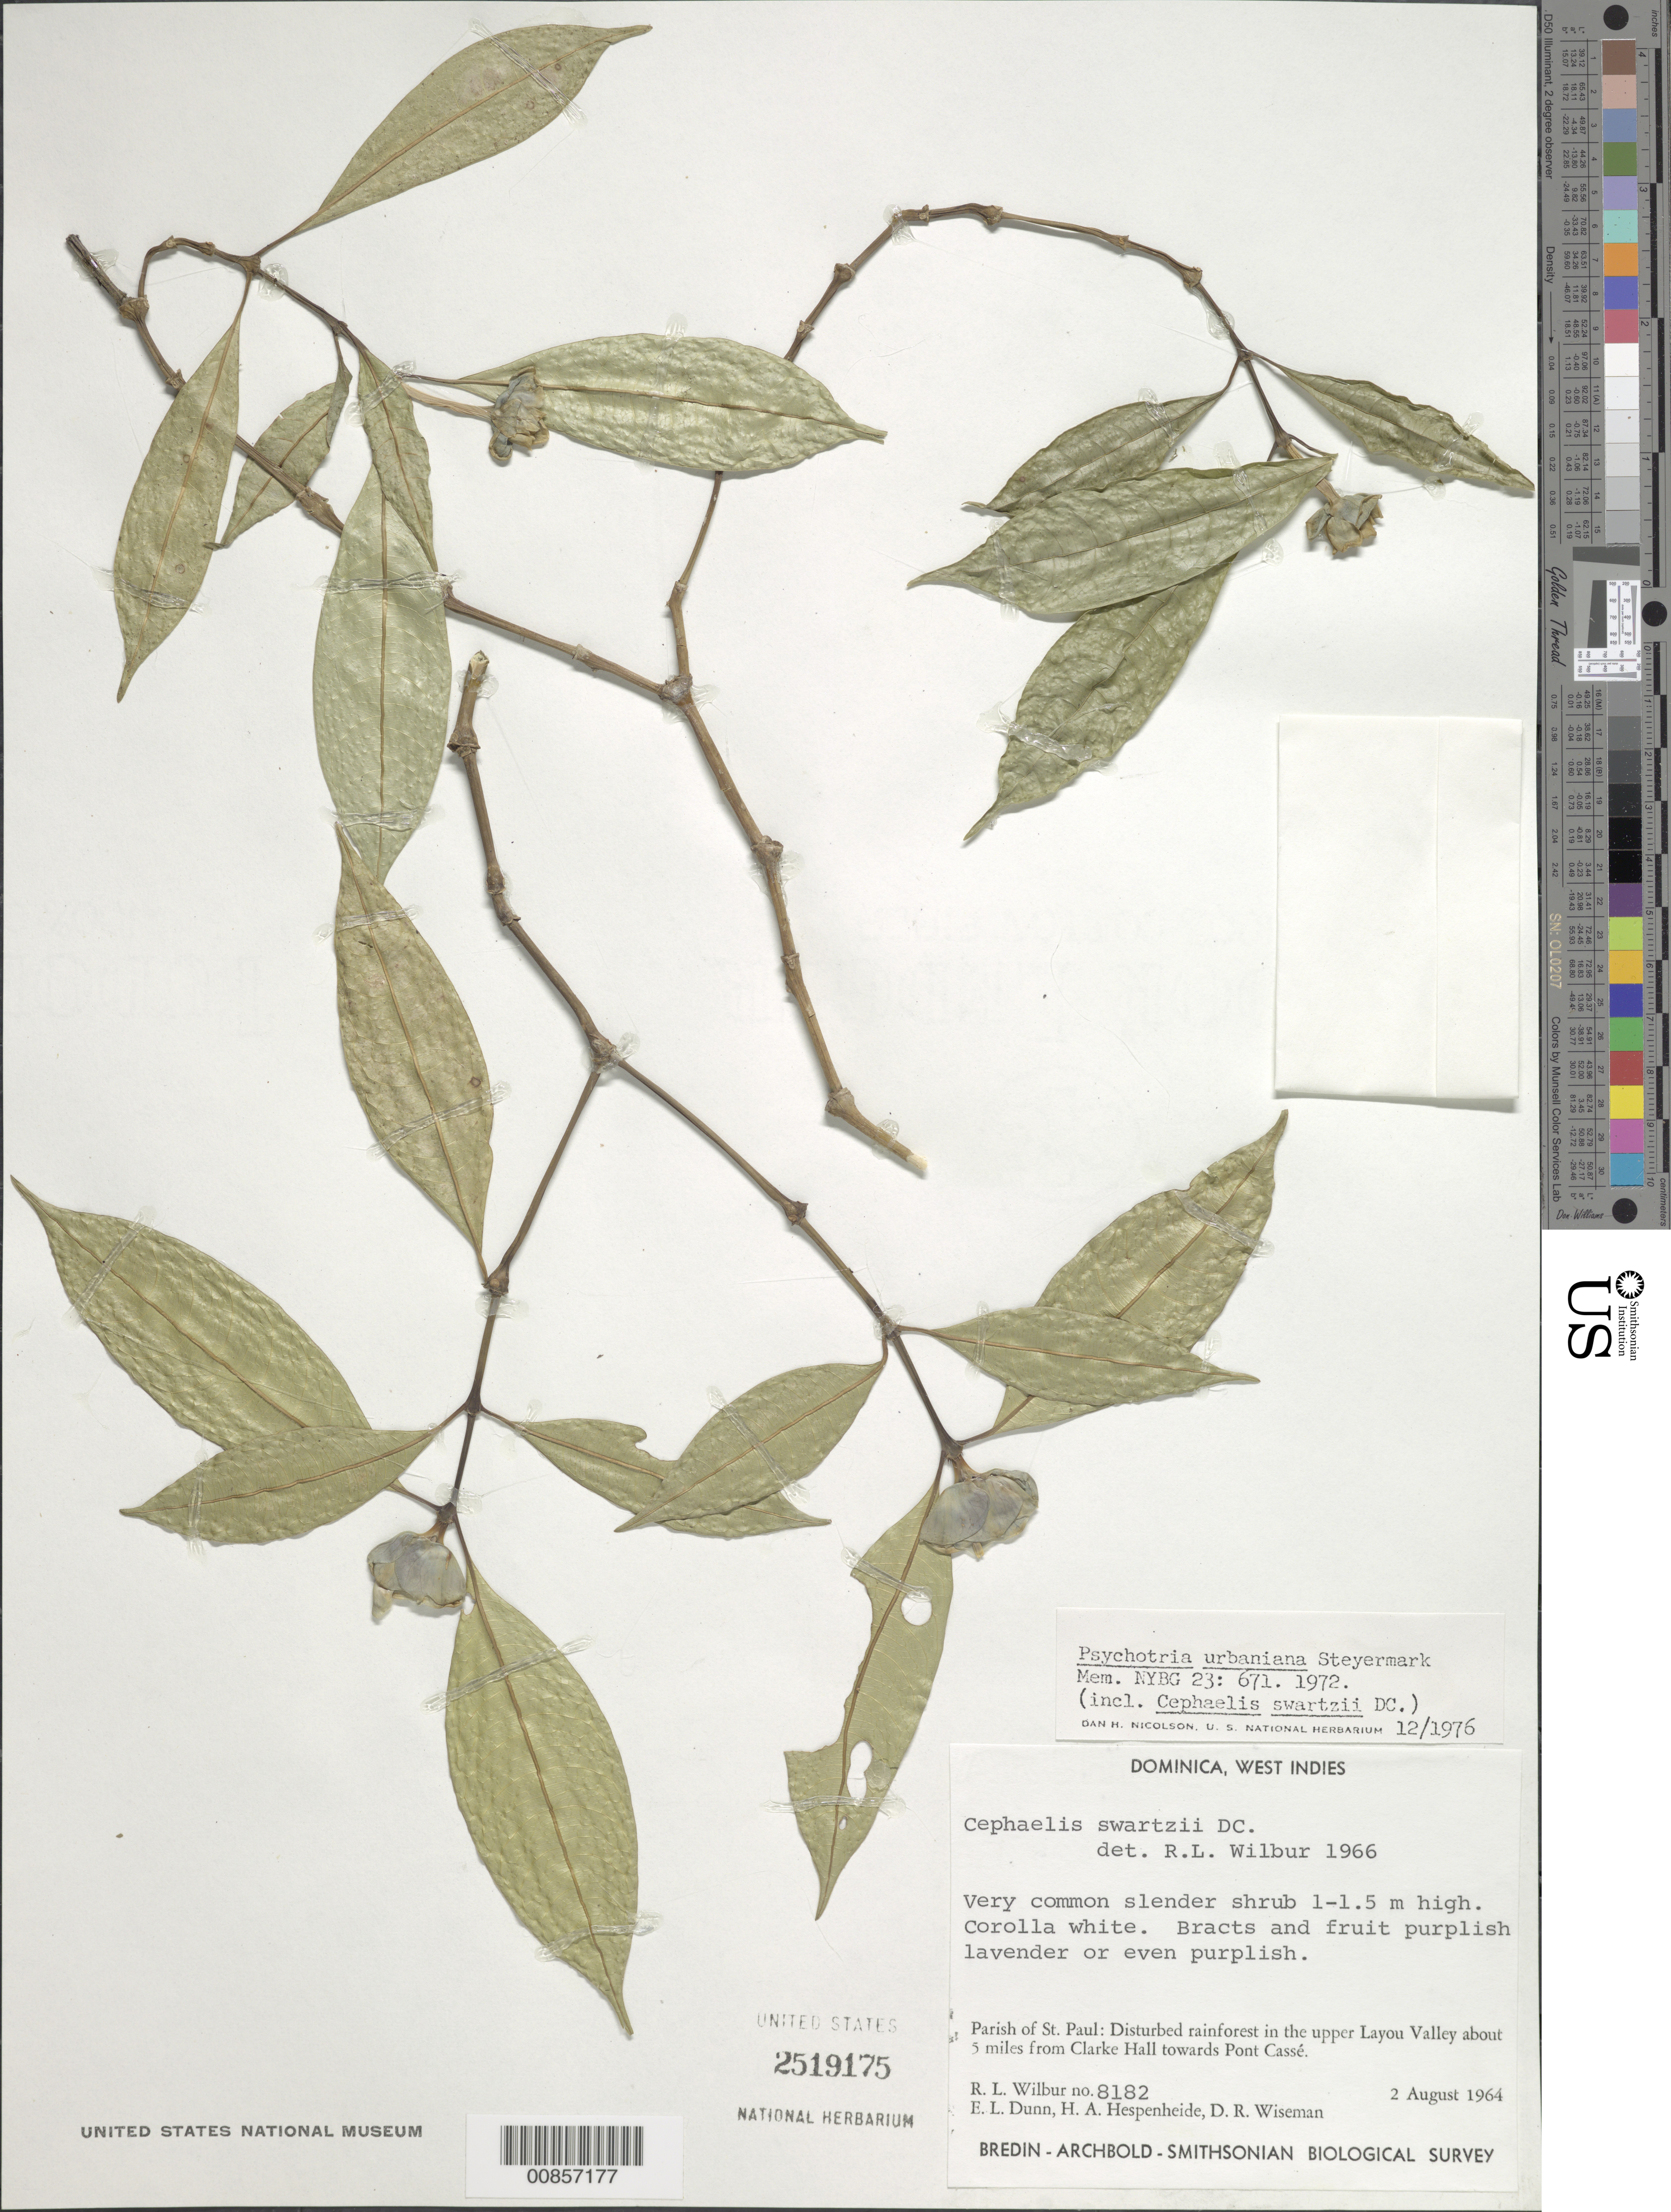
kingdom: Plantae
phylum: Tracheophyta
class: Magnoliopsida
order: Gentianales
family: Rubiaceae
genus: Psychotria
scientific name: Psychotria urbaniana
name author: Steyerm.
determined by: Nicolson, Dan H.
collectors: R. L. Wilbur, E. Dunn, H. A. Hespenheide & D. R. Wiseman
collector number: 8182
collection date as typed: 02 Aug 1964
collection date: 1964-08-02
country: Dominica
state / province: St. Paul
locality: Upper Layou Valley about 5 miles from Clarke Hall, towards Pont Cassé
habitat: Disturbed rainforest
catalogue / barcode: US 2519175